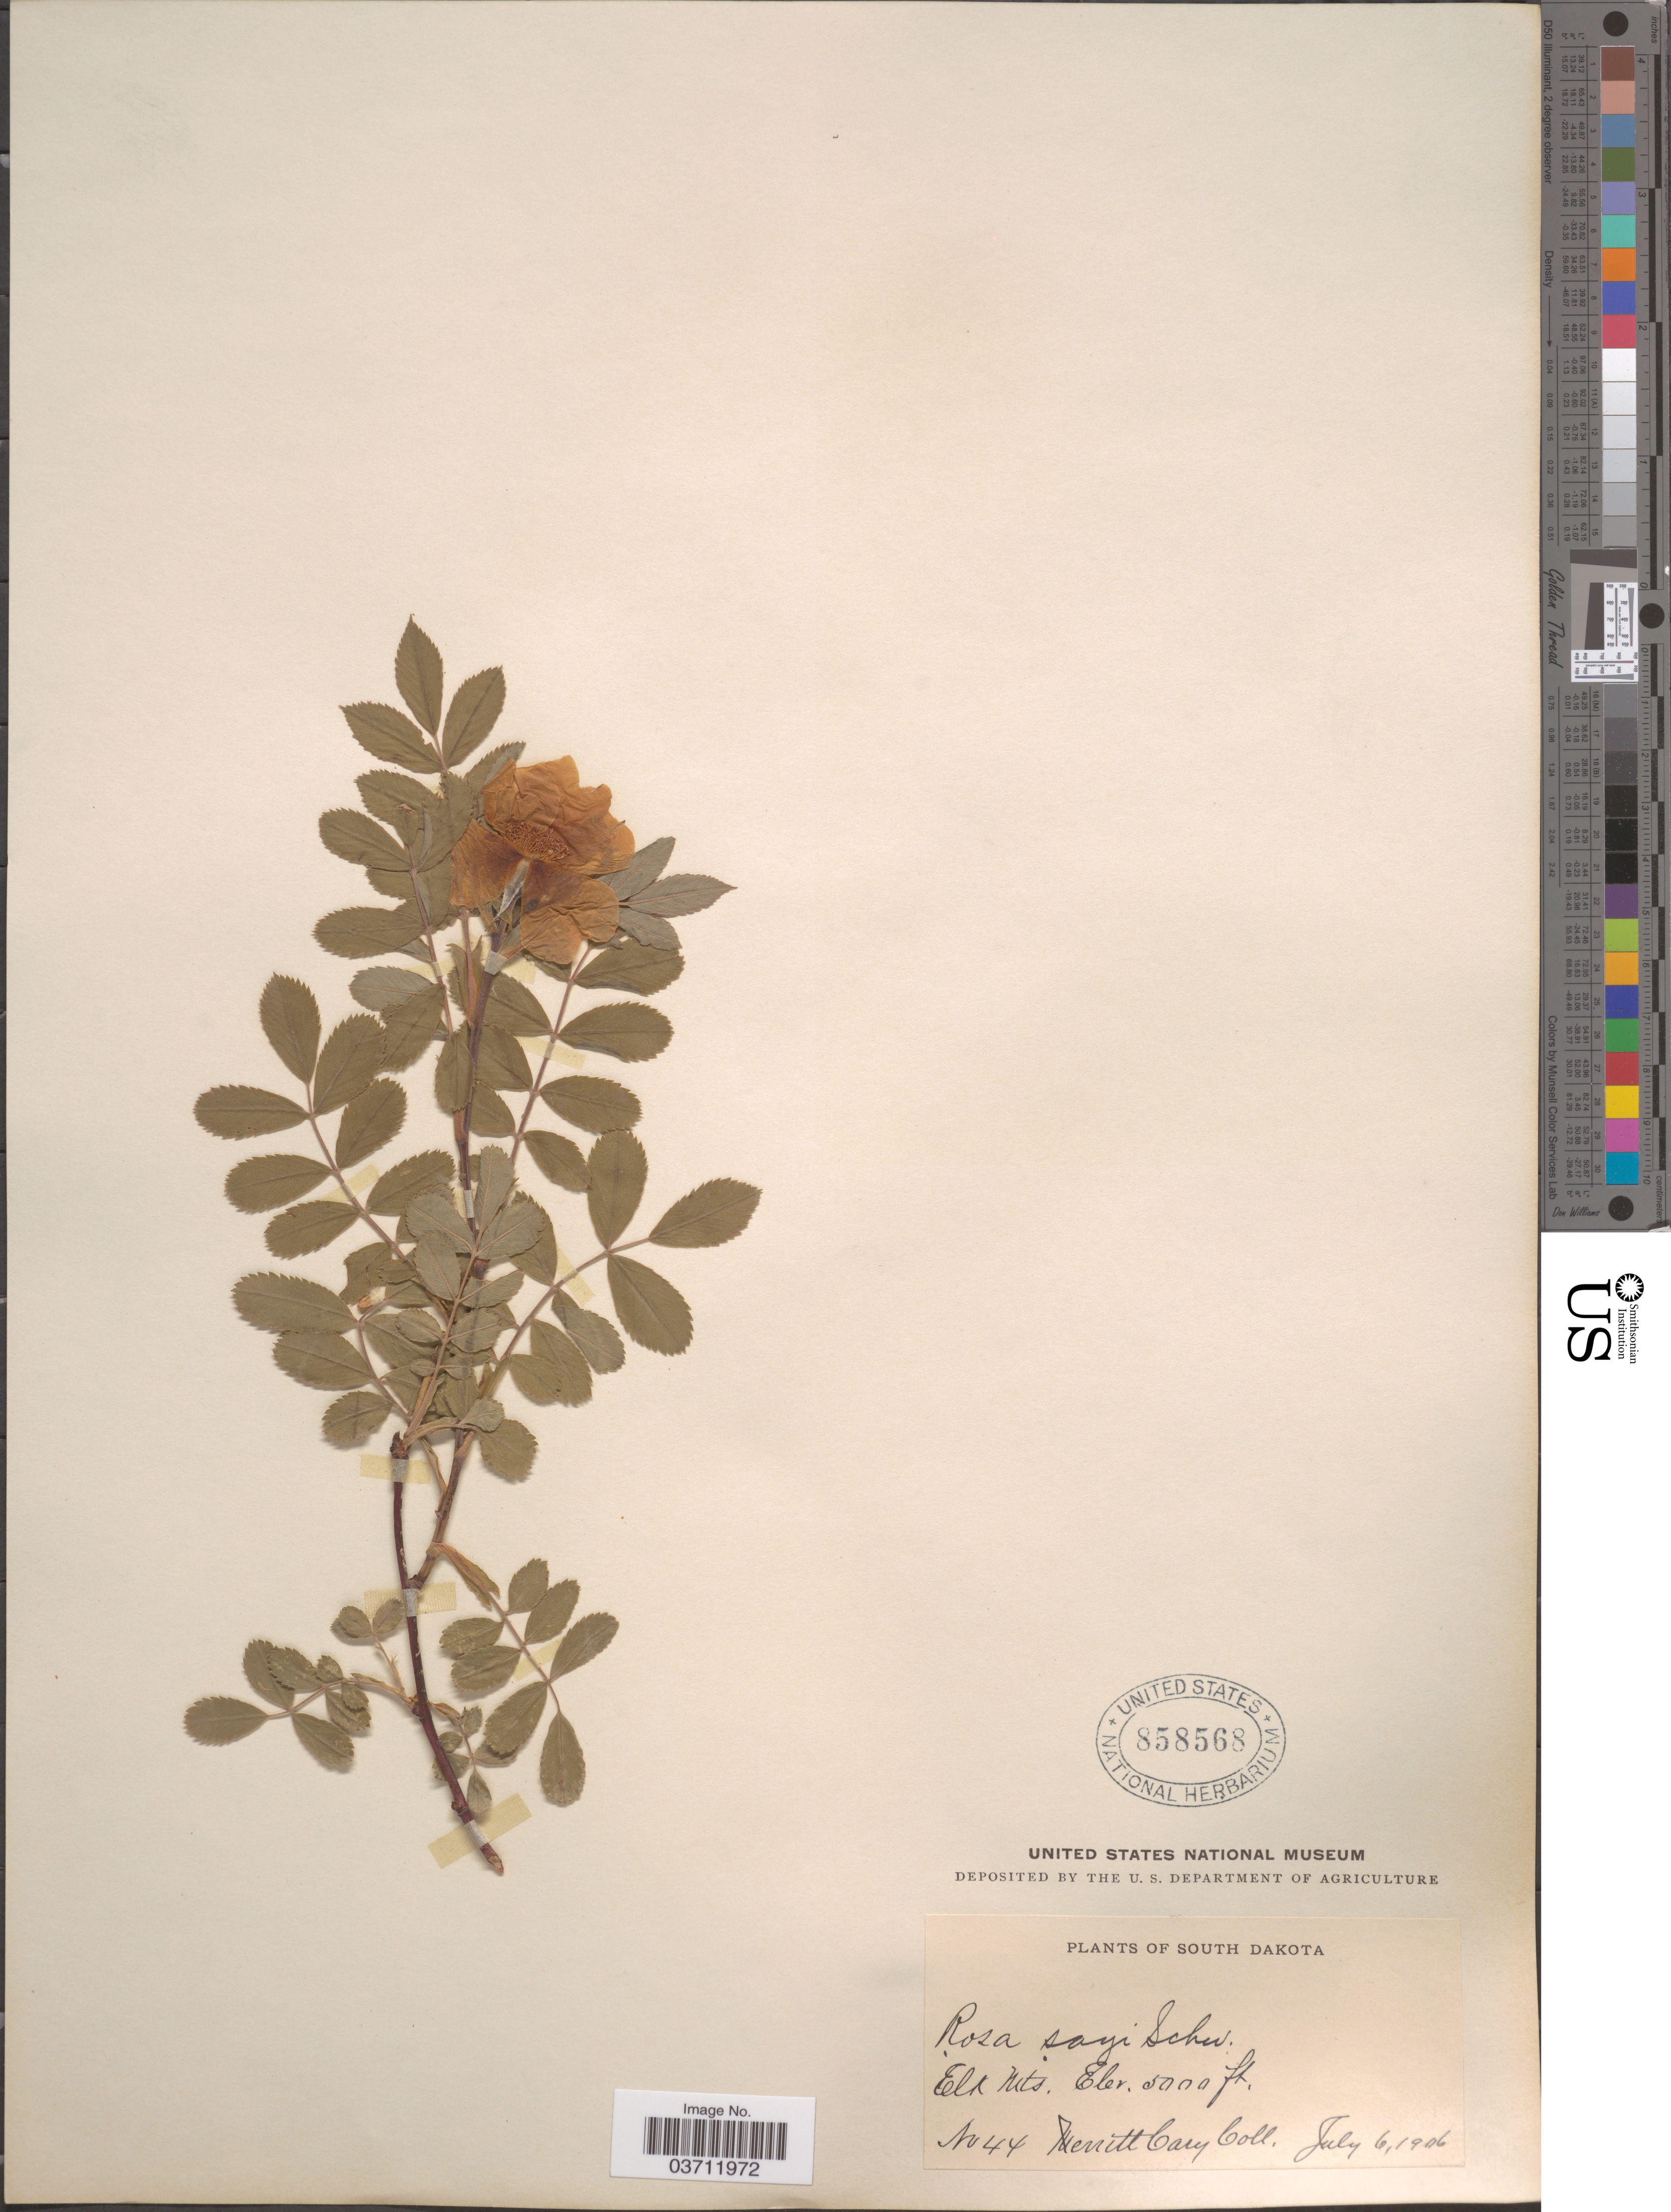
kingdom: Plantae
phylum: Tracheophyta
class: Magnoliopsida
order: Rosales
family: Rosaceae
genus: Rosa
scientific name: Rosa sayi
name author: Schwein.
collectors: C. Merritt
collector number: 44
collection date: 1906-07-06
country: United States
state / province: South Dakota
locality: Elk Mts.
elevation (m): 1524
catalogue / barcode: US 858568